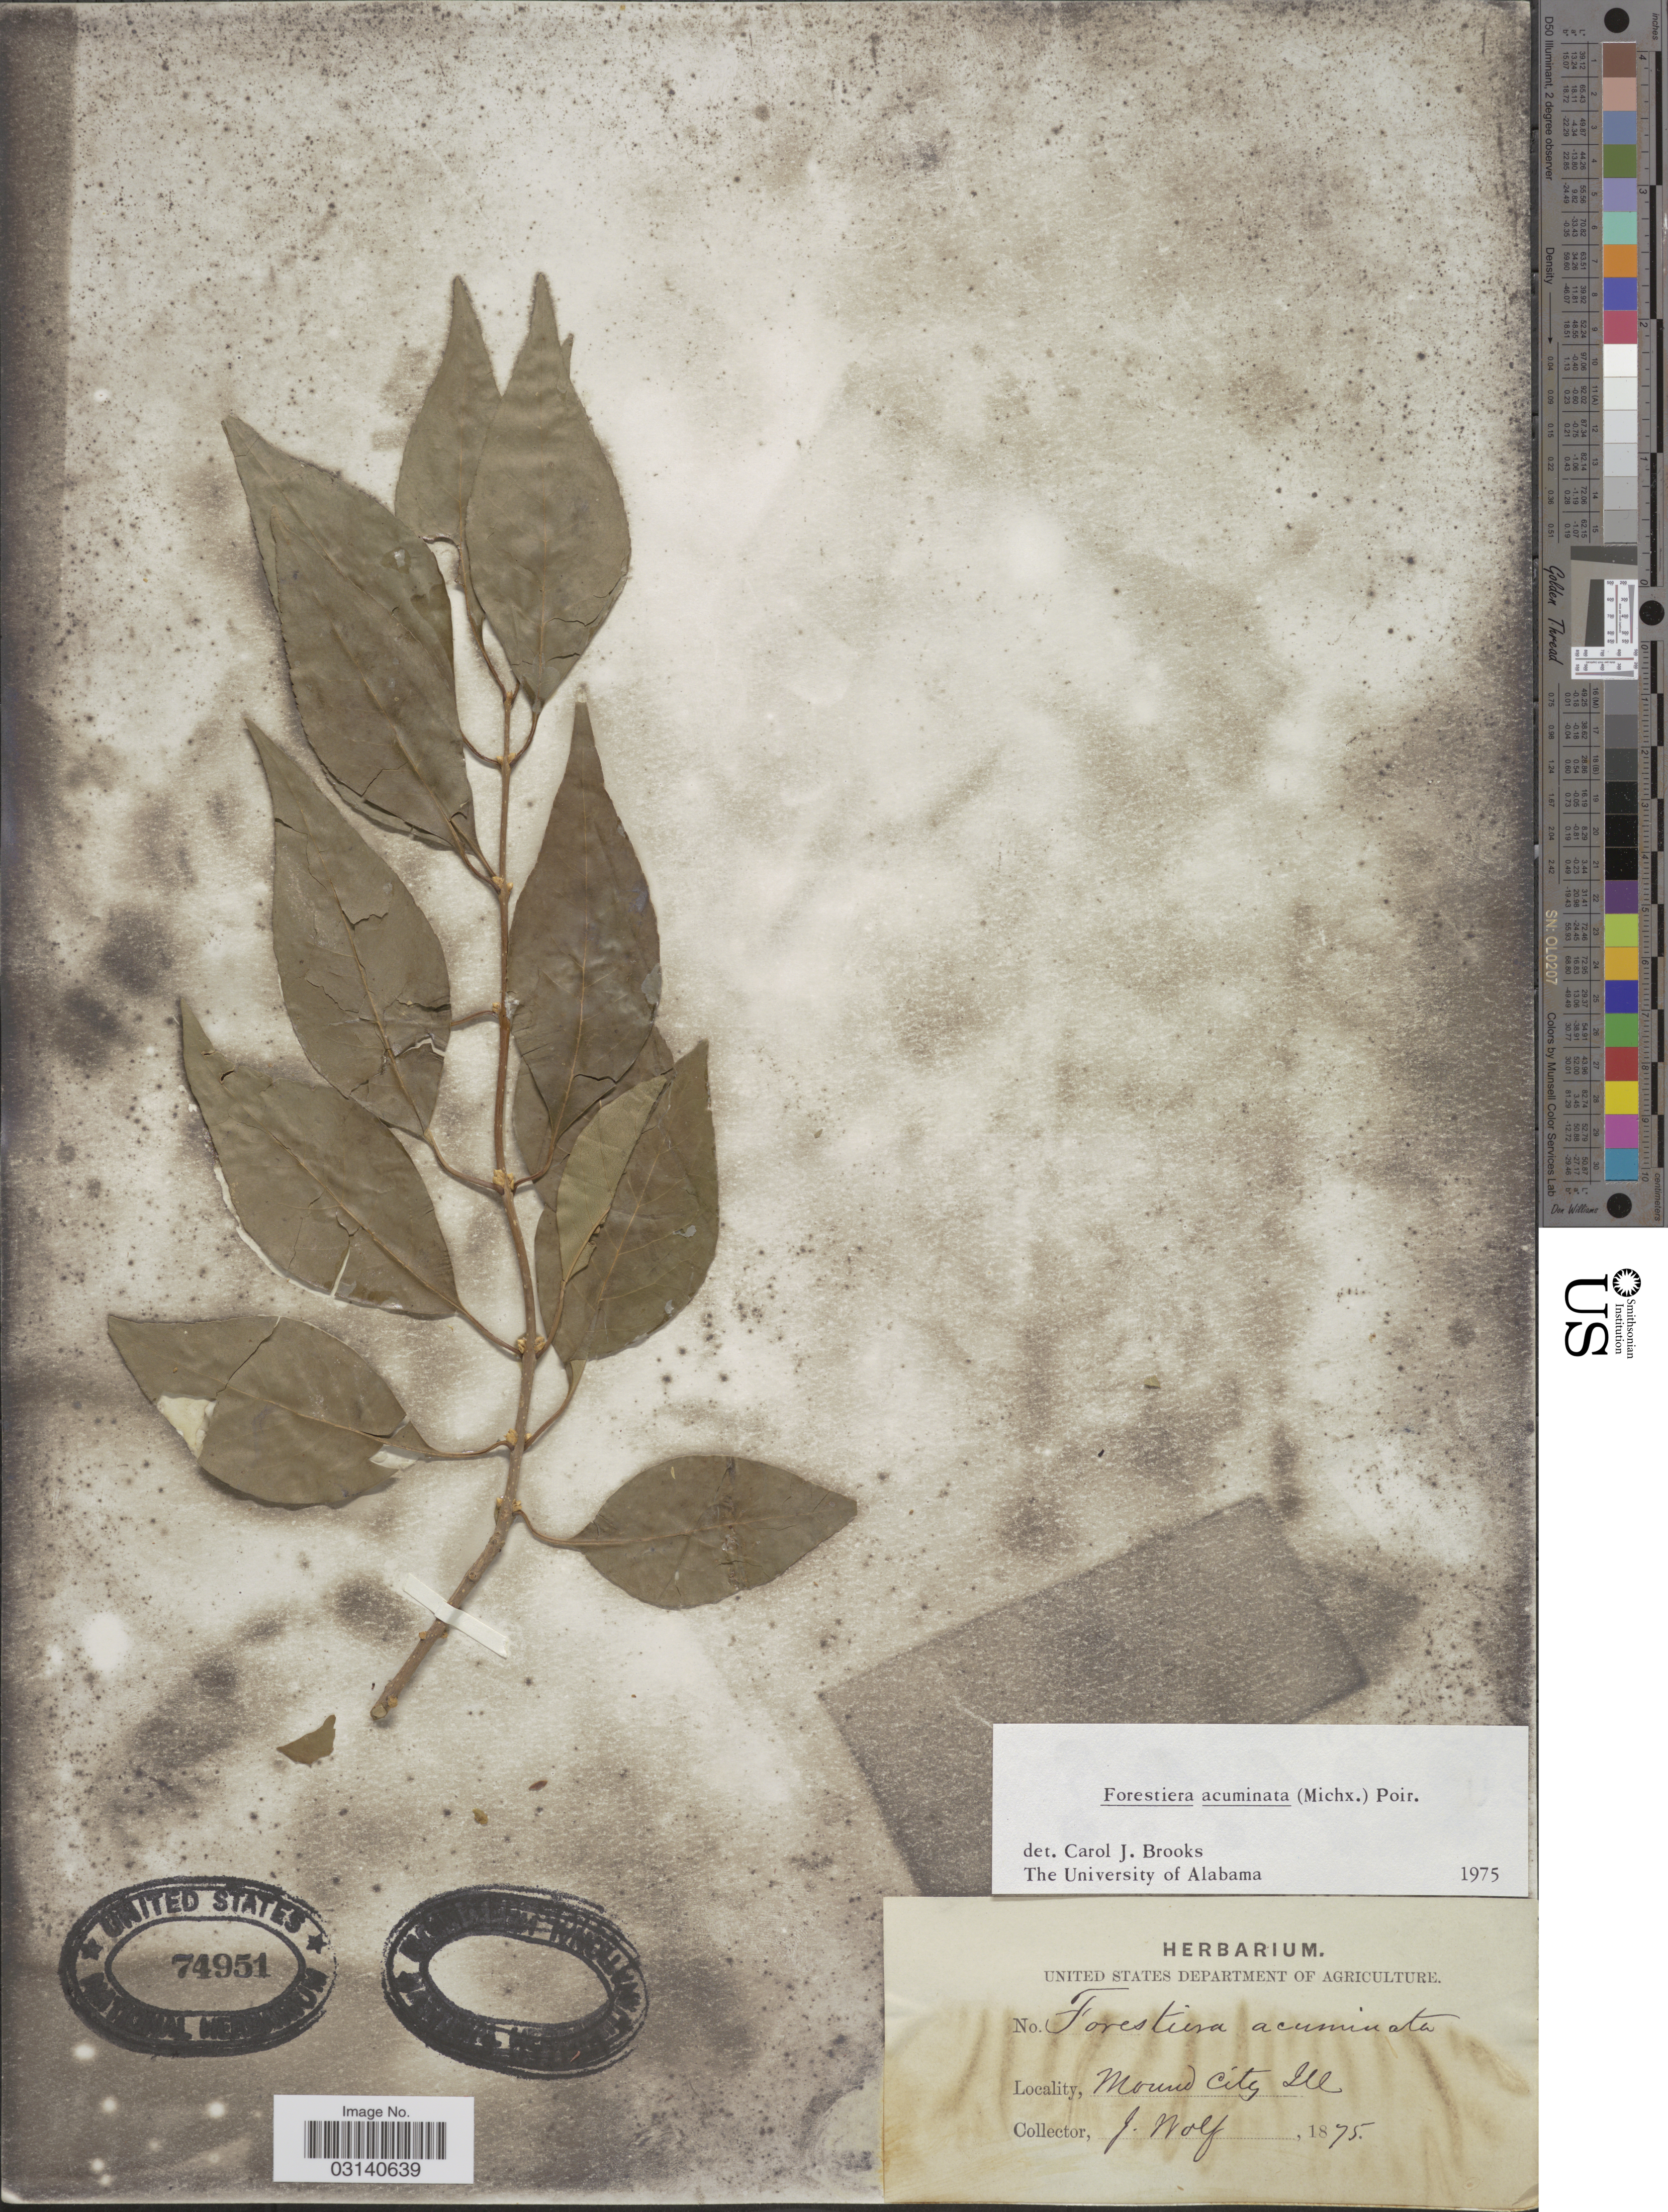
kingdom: Plantae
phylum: Tracheophyta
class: Magnoliopsida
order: Lamiales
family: Oleaceae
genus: Forestiera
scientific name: Forestiera acuminata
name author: (Michx.) Poir.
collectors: J. Wolf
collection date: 1875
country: United States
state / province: Illinois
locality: Mound City, Ill.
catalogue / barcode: US 74951